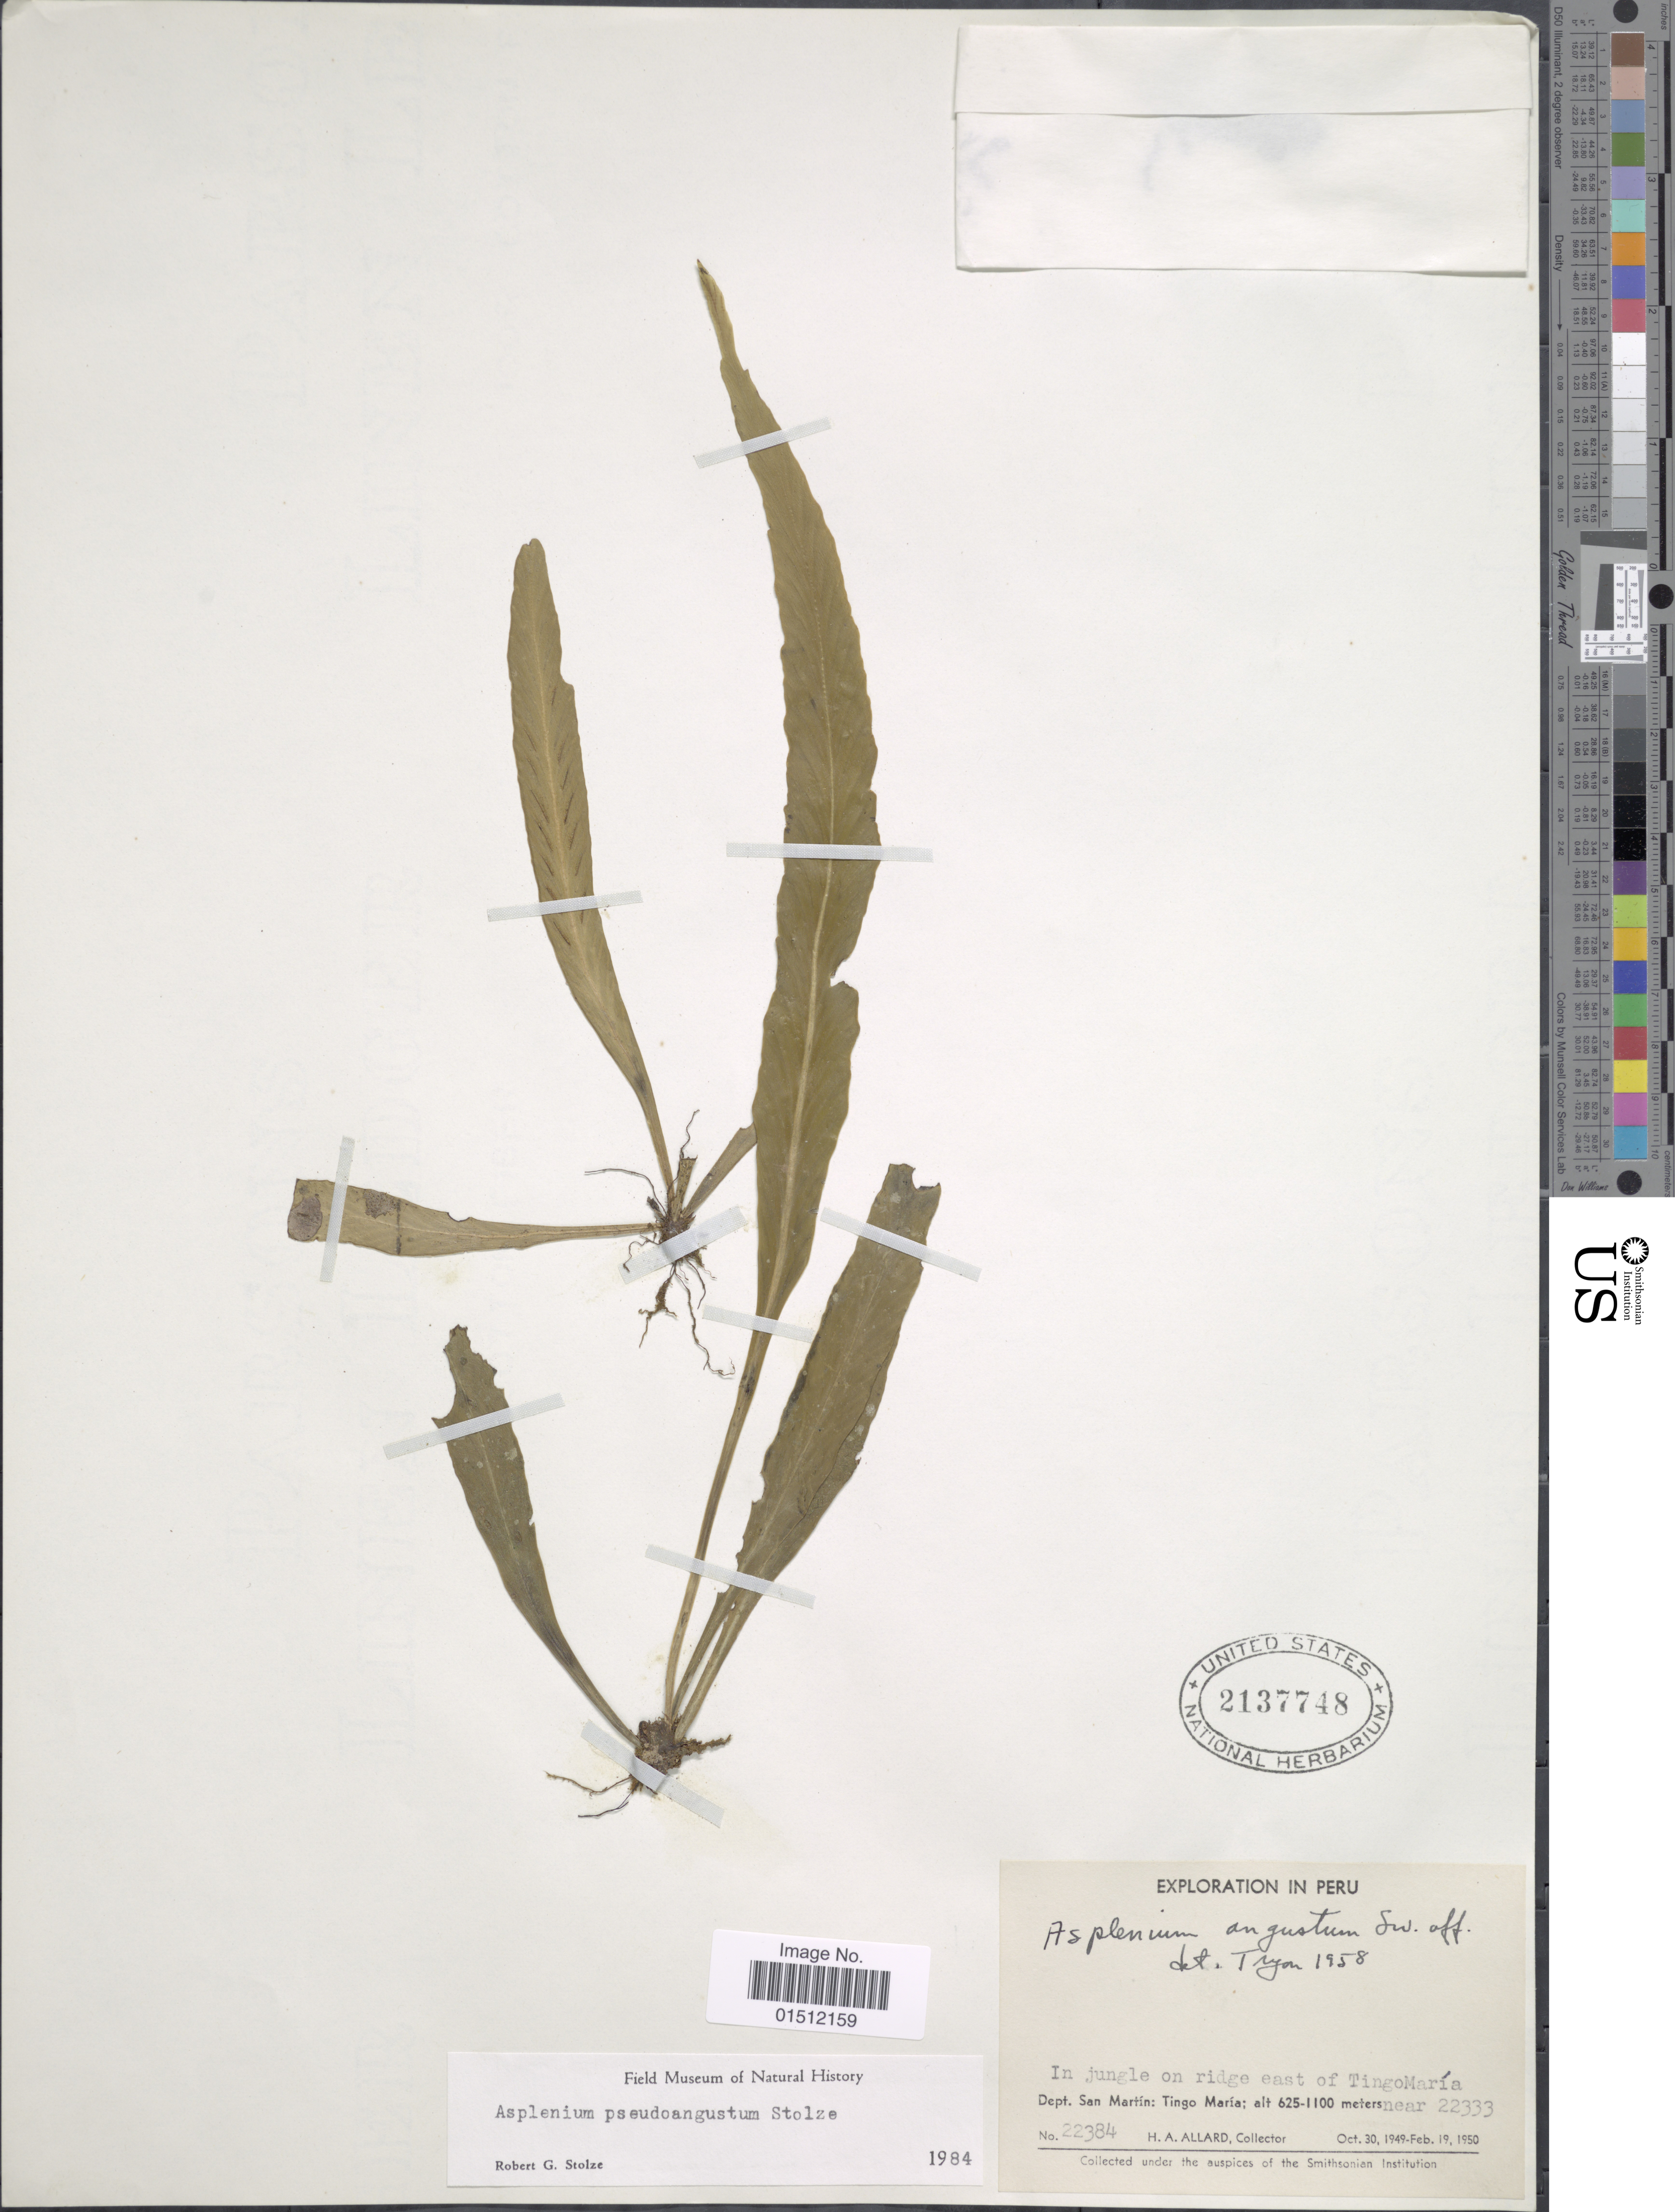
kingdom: Plantae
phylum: Tracheophyta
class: Polypodiopsida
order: Polypodiales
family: Aspleniaceae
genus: Asplenium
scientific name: Asplenium pseudoangustum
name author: Stolze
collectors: H. A. Allard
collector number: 22384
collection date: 1949-10-30/1950-02-19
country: Peru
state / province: San Martín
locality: In jungle on ridge east of Tingo Maria. Dept. San martin: Tingo Maria.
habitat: in jungle on ridge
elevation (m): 625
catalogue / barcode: US 2137748